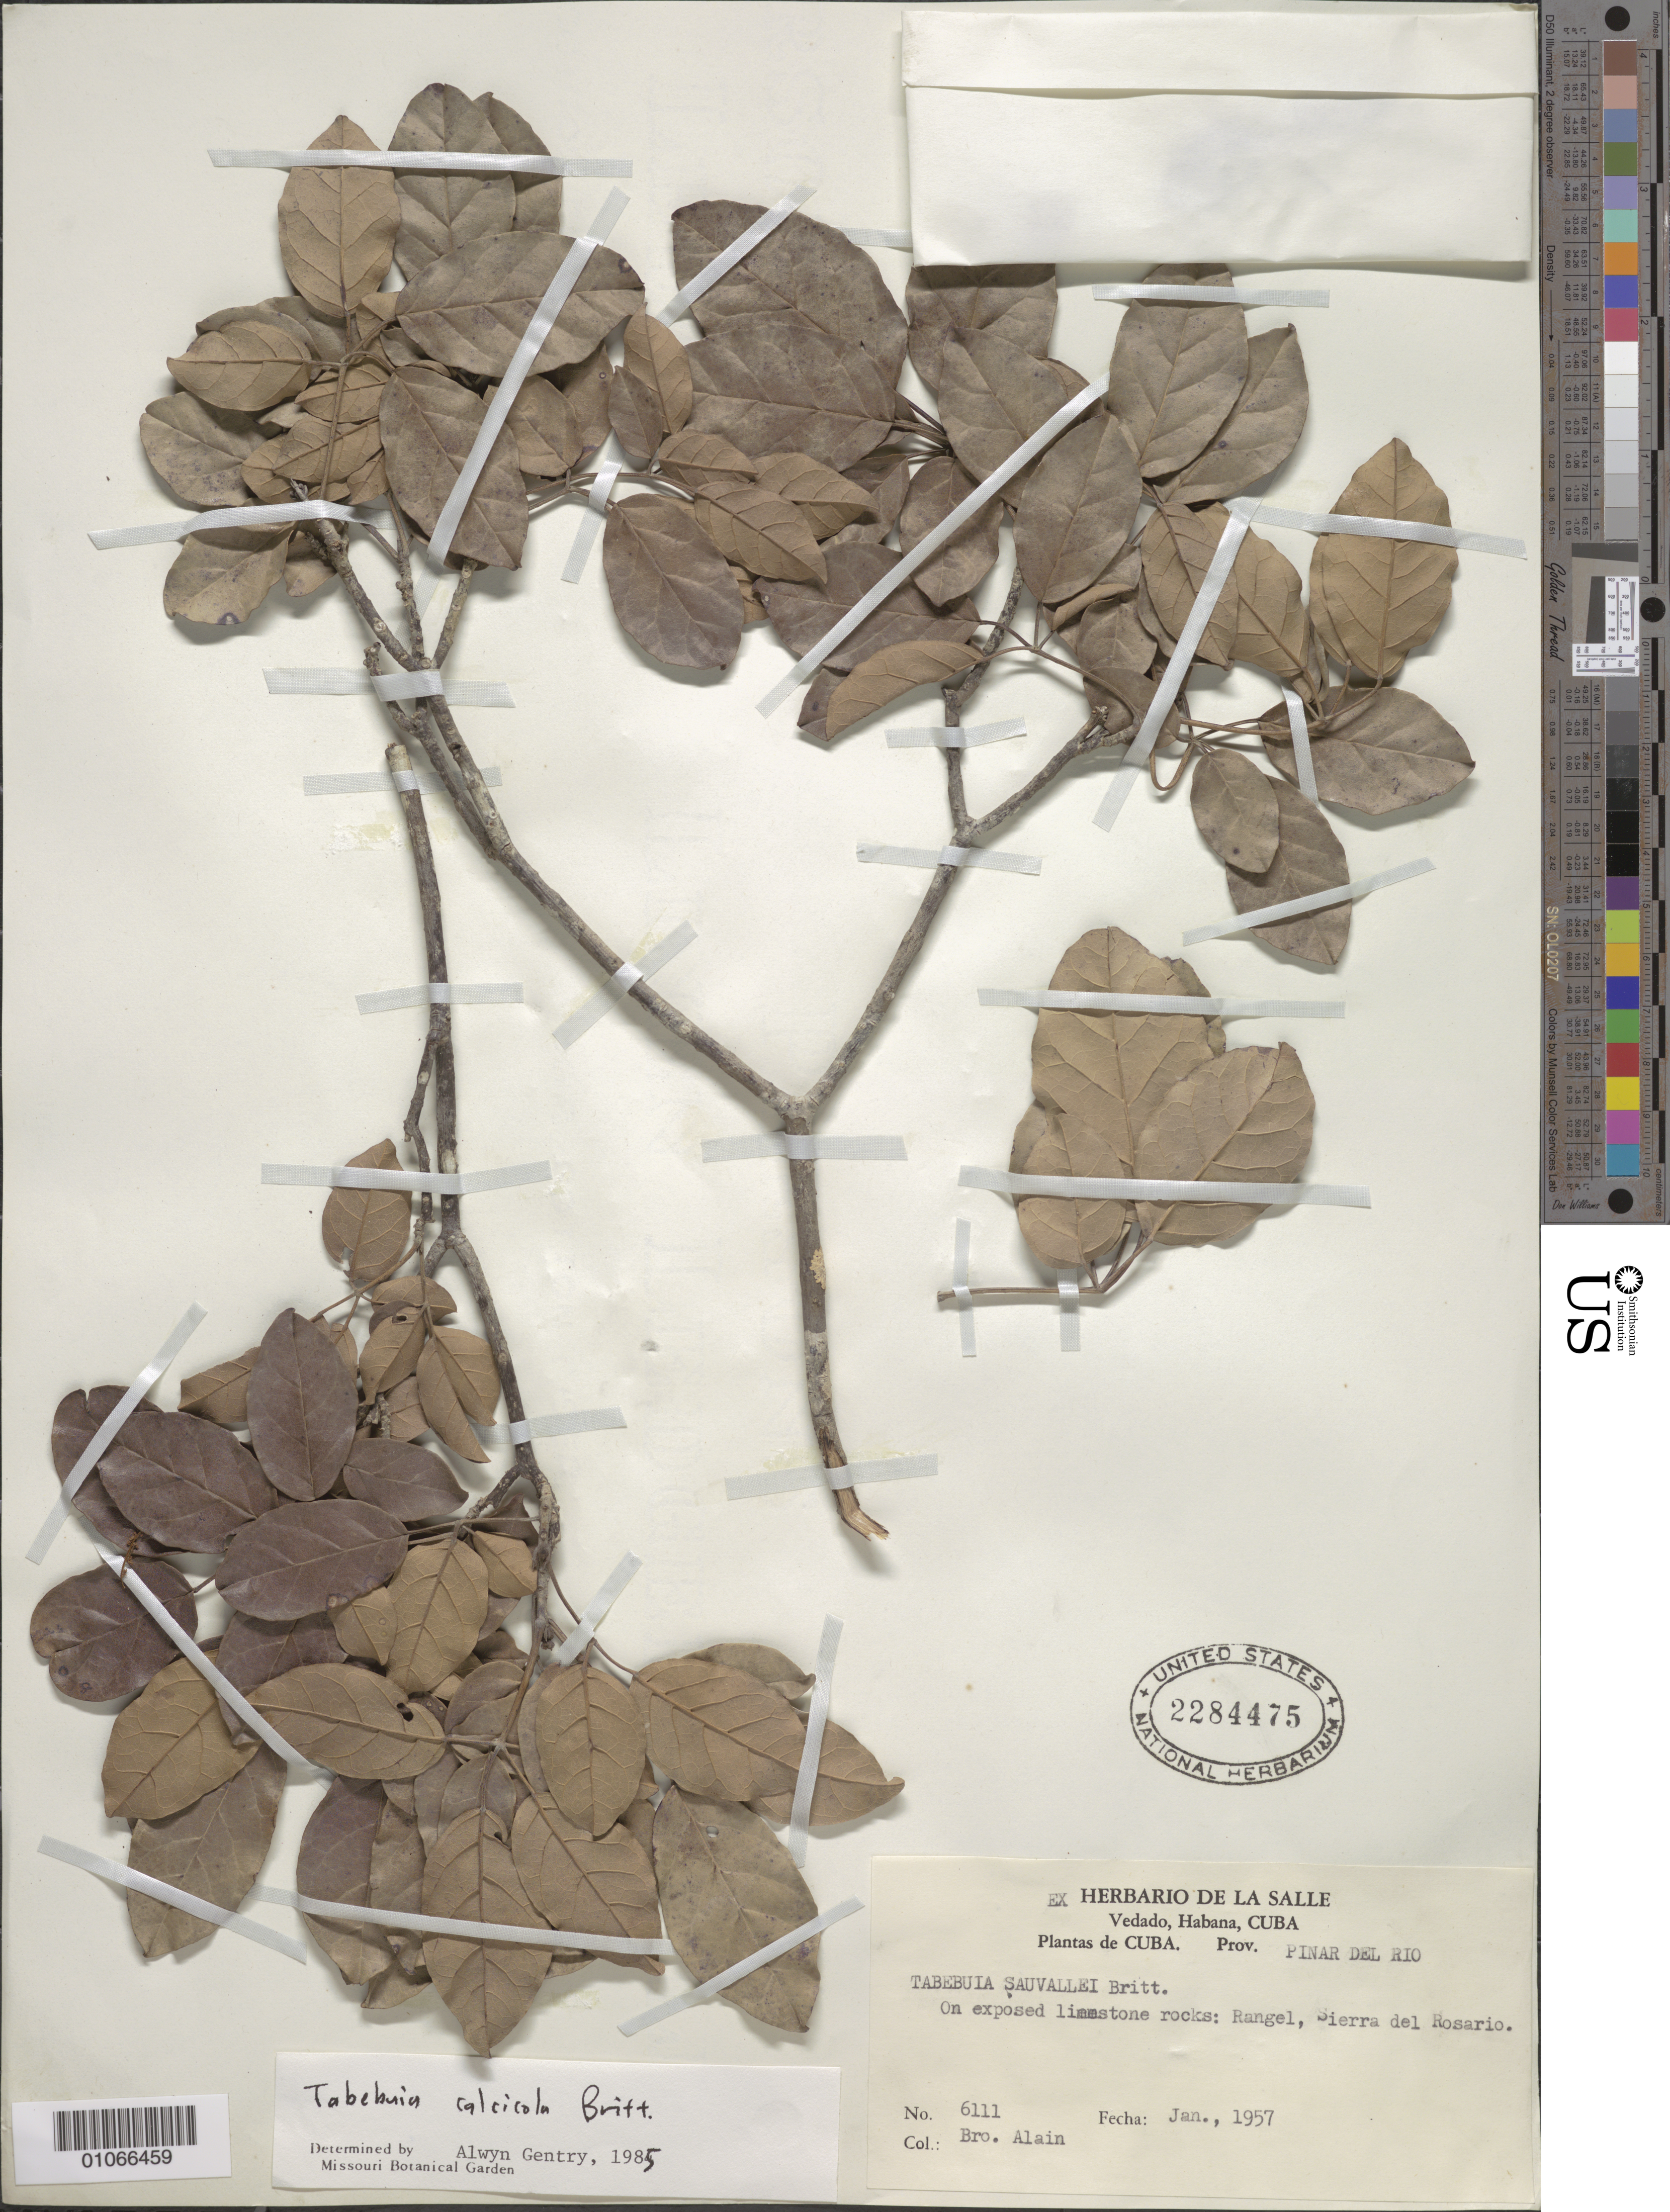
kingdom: Plantae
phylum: Tracheophyta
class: Magnoliopsida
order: Lamiales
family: Bignoniaceae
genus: Tabebuia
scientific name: Tabebuia calcicola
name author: Britton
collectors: A. H. Liogier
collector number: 6111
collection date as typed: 01 Jan 1957 to 31 Jan 1957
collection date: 1957-01-01/1957-01-31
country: Cuba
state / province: Pinar del Rio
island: Cuba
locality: On exposed limestone rocks Rangel, Sierra del Rosario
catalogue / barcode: US 2284475